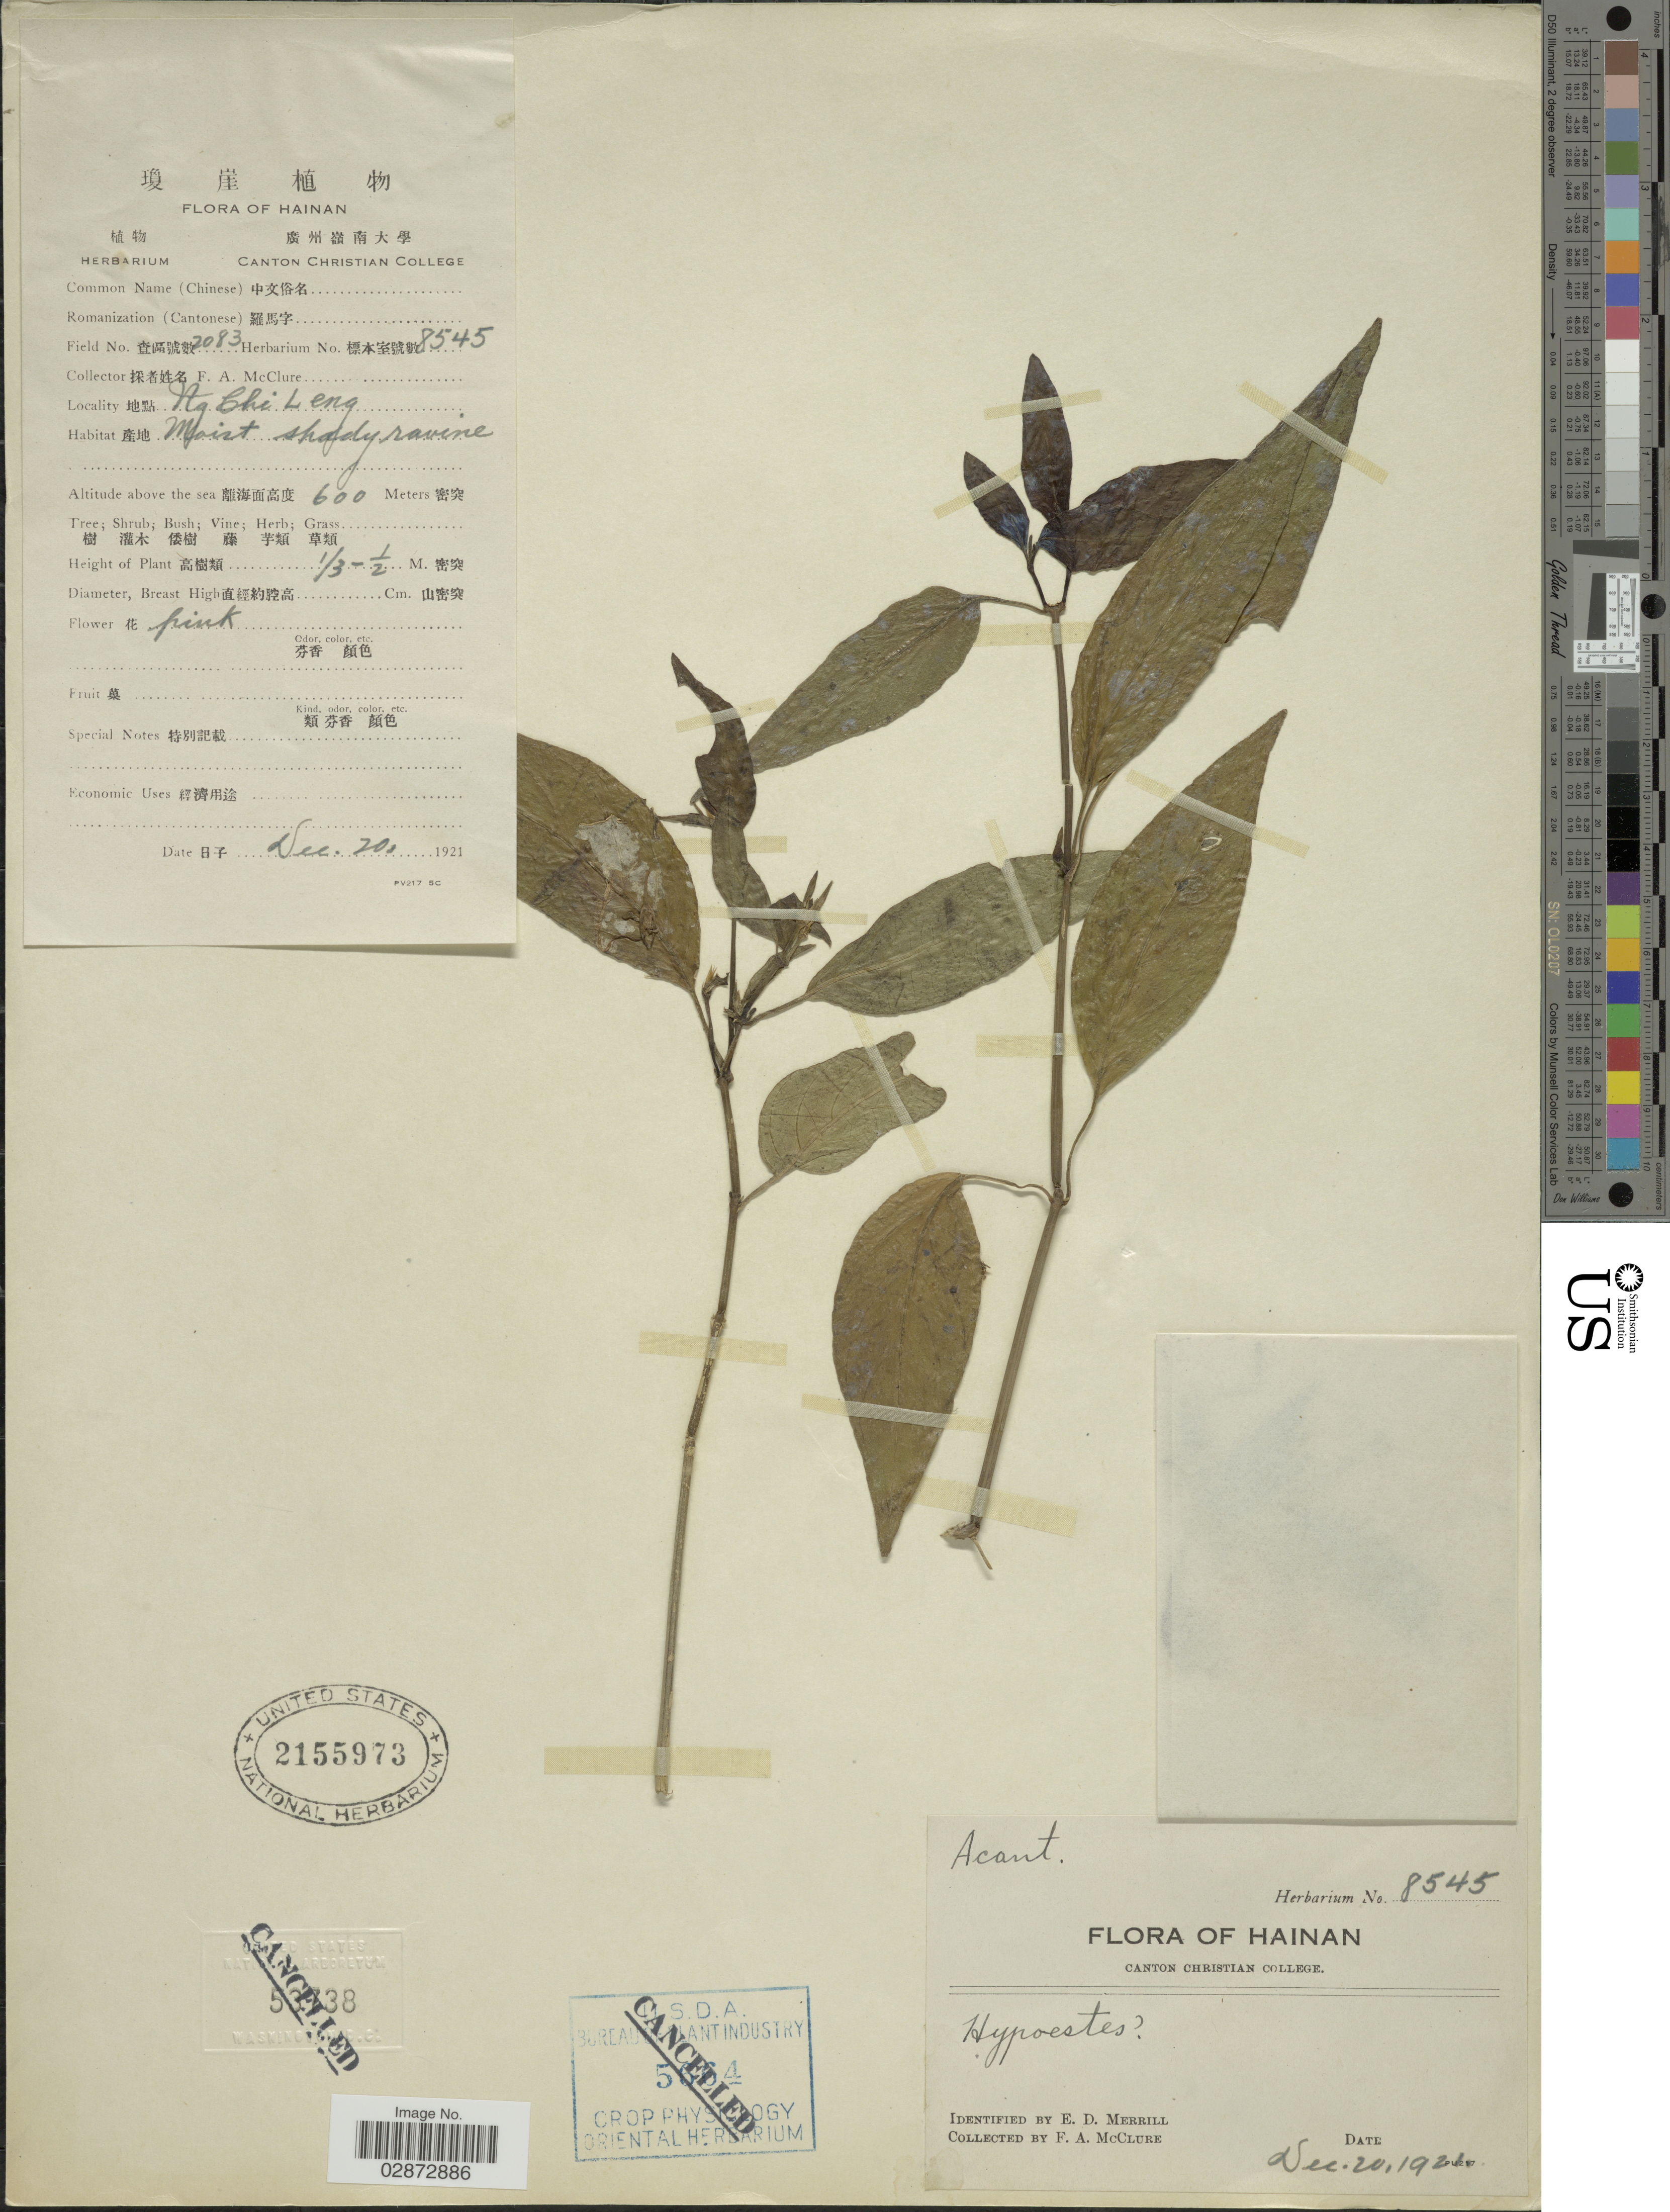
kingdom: Plantae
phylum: Tracheophyta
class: Magnoliopsida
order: Lamiales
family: Acanthaceae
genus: Hypoestes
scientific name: Hypoestes sp.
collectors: F. A. McClure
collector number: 8545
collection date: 1921-12-20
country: China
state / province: Hainan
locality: Ng Chi Leng.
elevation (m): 600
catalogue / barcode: US 2155973